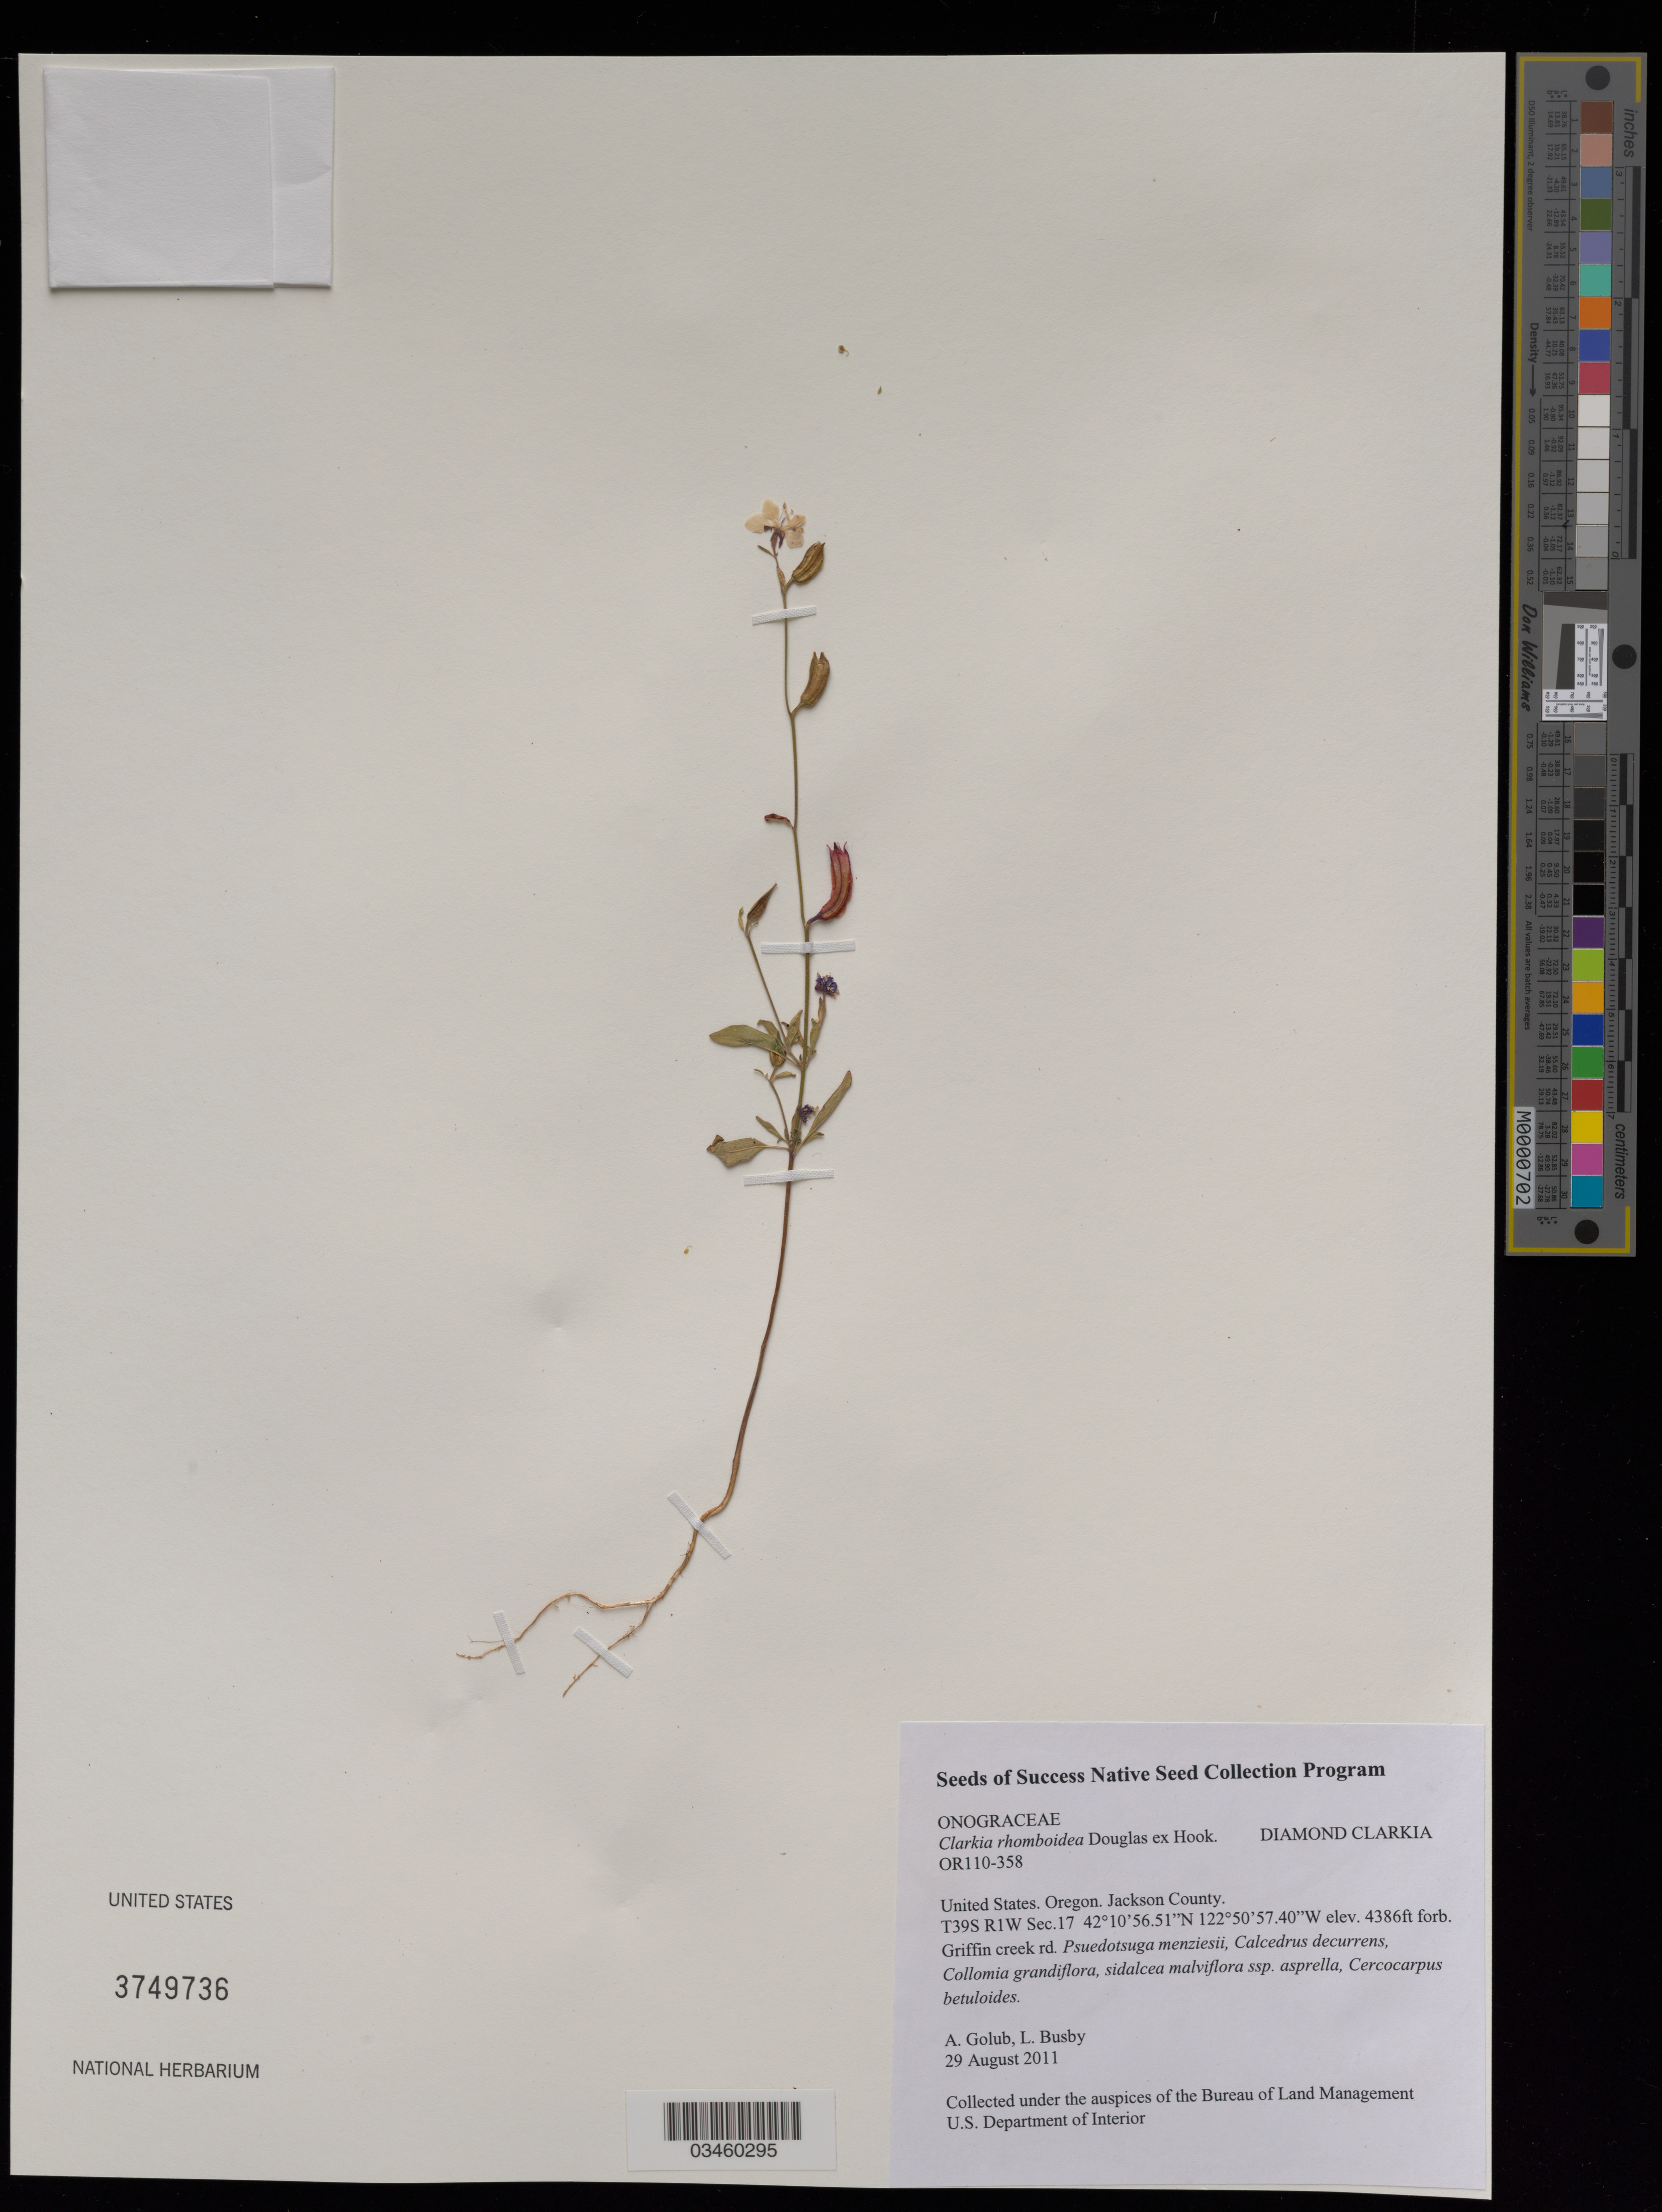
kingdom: Plantae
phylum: Tracheophyta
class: Magnoliopsida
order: Myrtales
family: Onagraceae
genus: Clarkia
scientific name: Clarkia rhomboidea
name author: Douglas ex Hook.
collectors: A. Golub & L. Busby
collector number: OR110-358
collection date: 2011-08-29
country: United States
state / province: Oregon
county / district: Jackson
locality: Griffin Creek Rd. T39S R1W Sec 17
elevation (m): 1337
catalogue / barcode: US 3749736